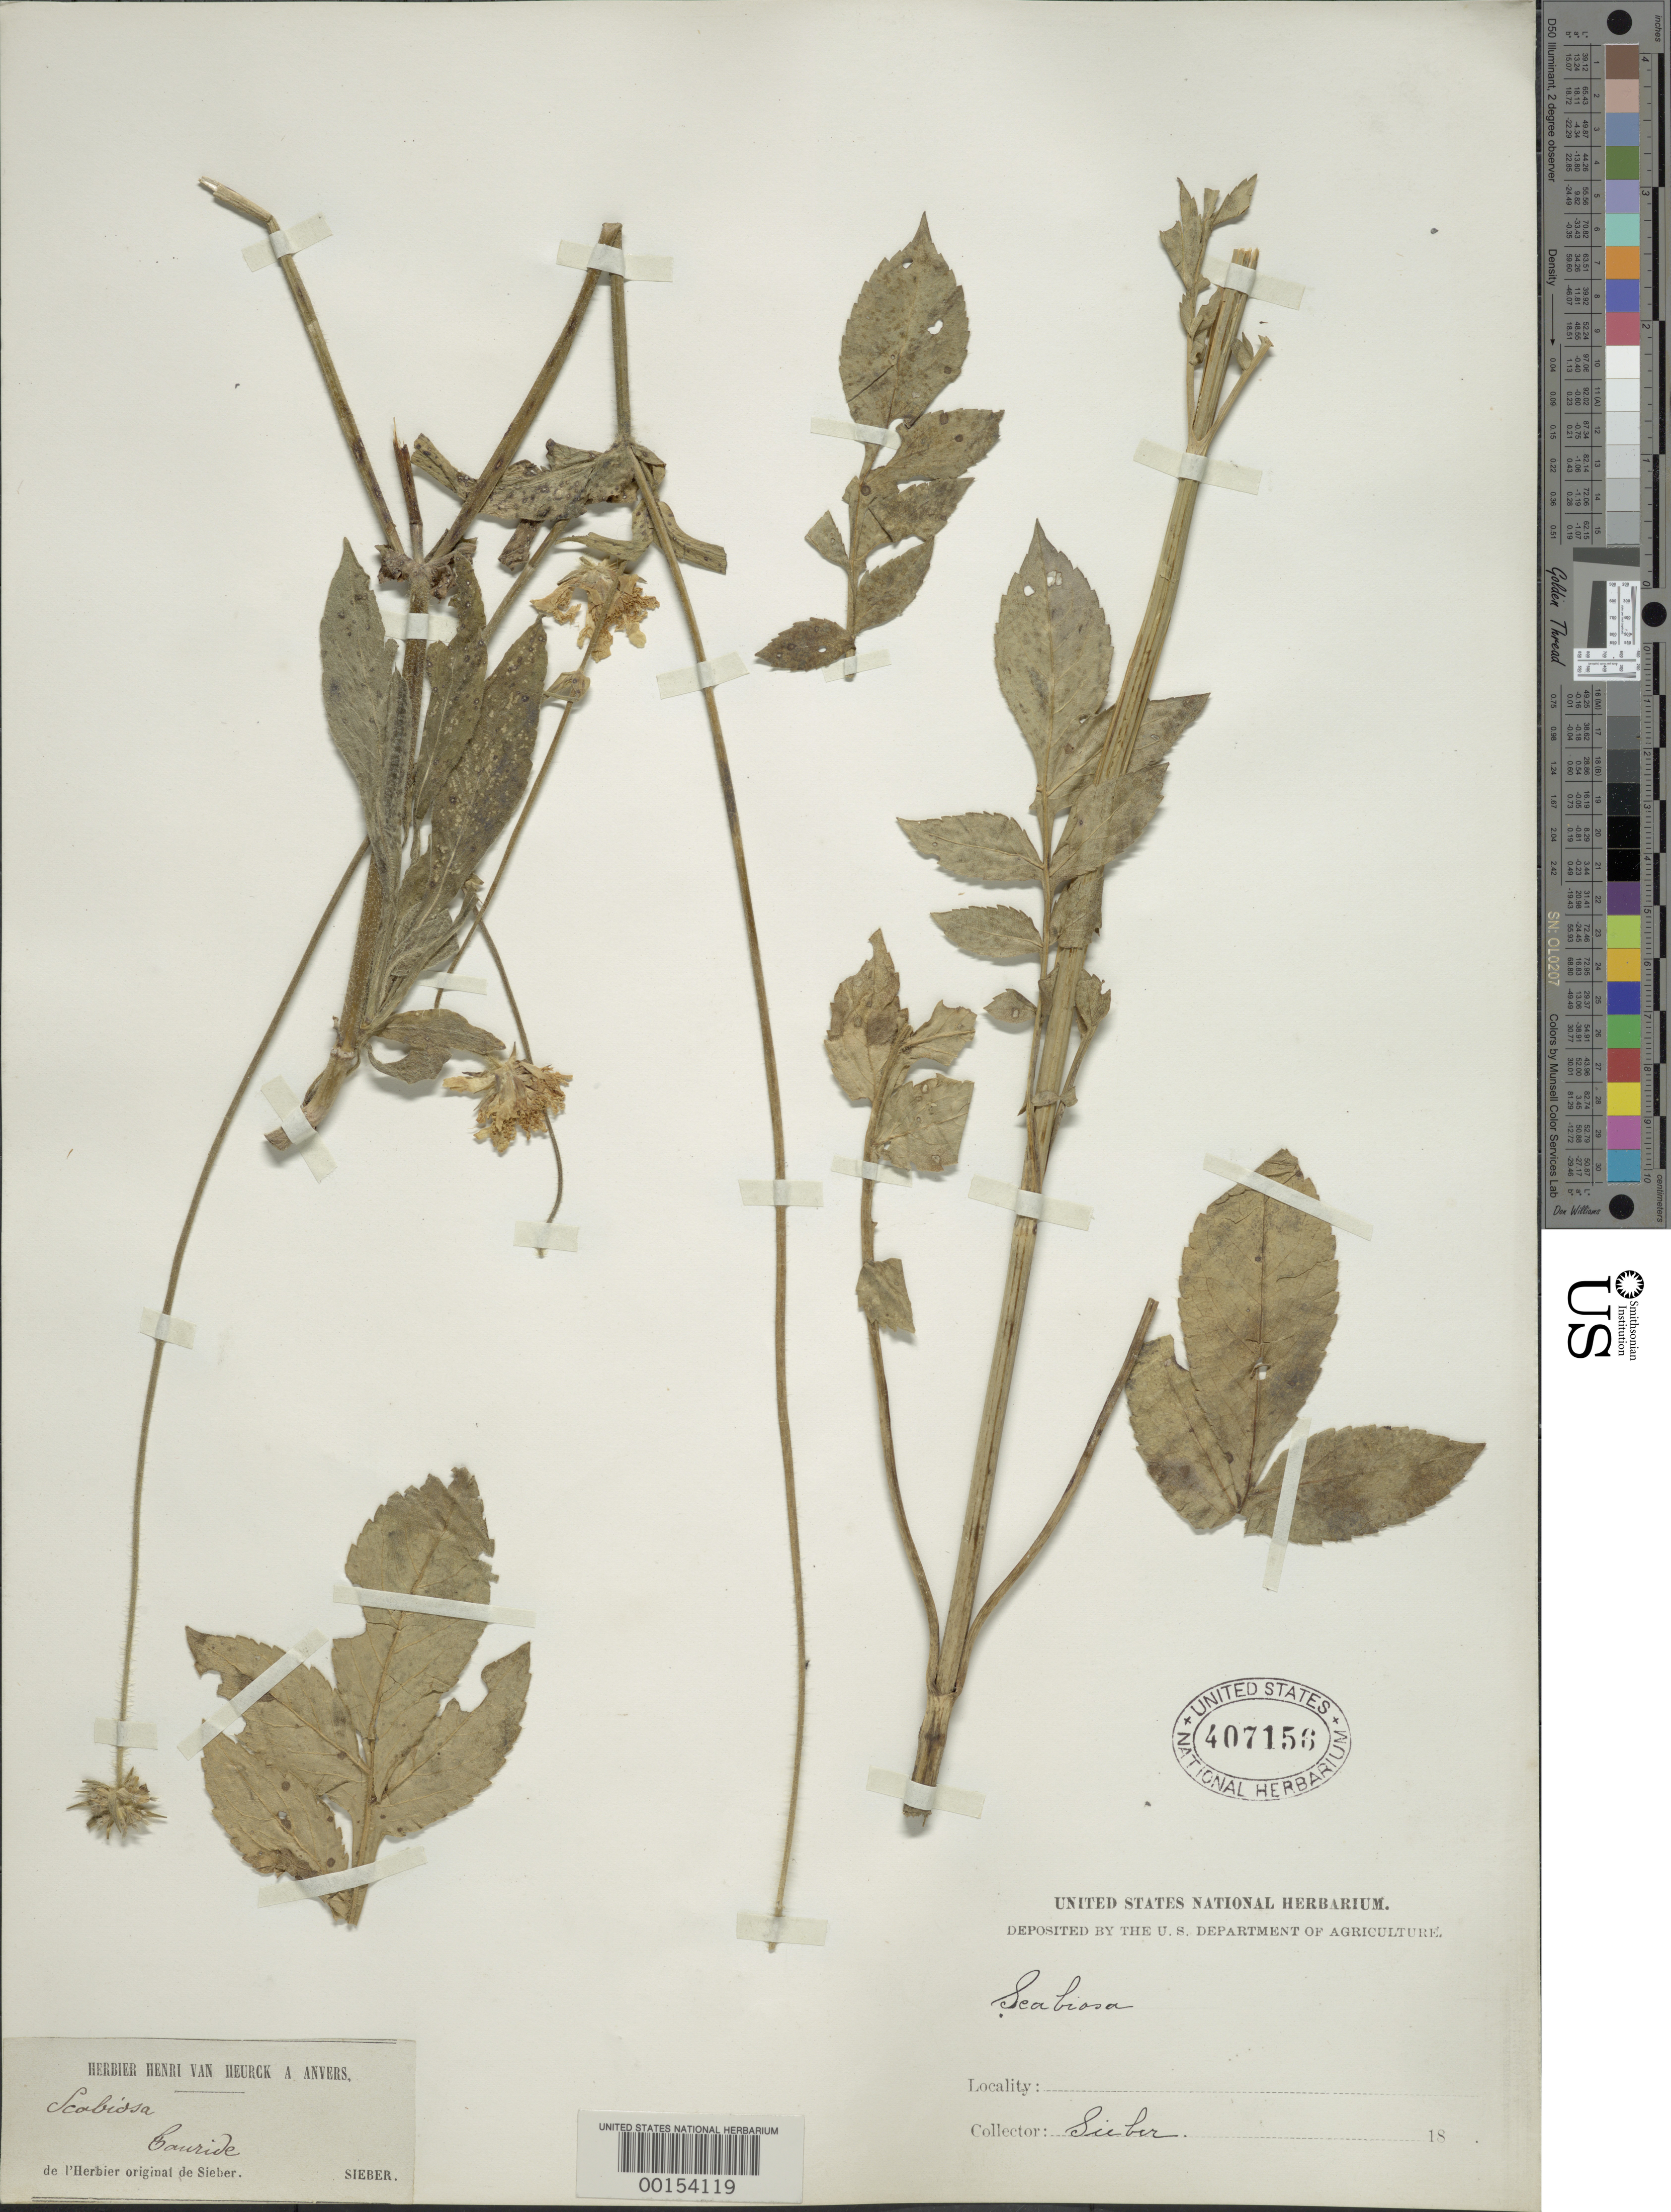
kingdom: Plantae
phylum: Tracheophyta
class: Magnoliopsida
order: Dipsacales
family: Caprifoliaceae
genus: Scabiosa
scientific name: Scabiosa sp.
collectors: -- Sieber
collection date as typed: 18--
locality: Caurick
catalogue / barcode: US 407156